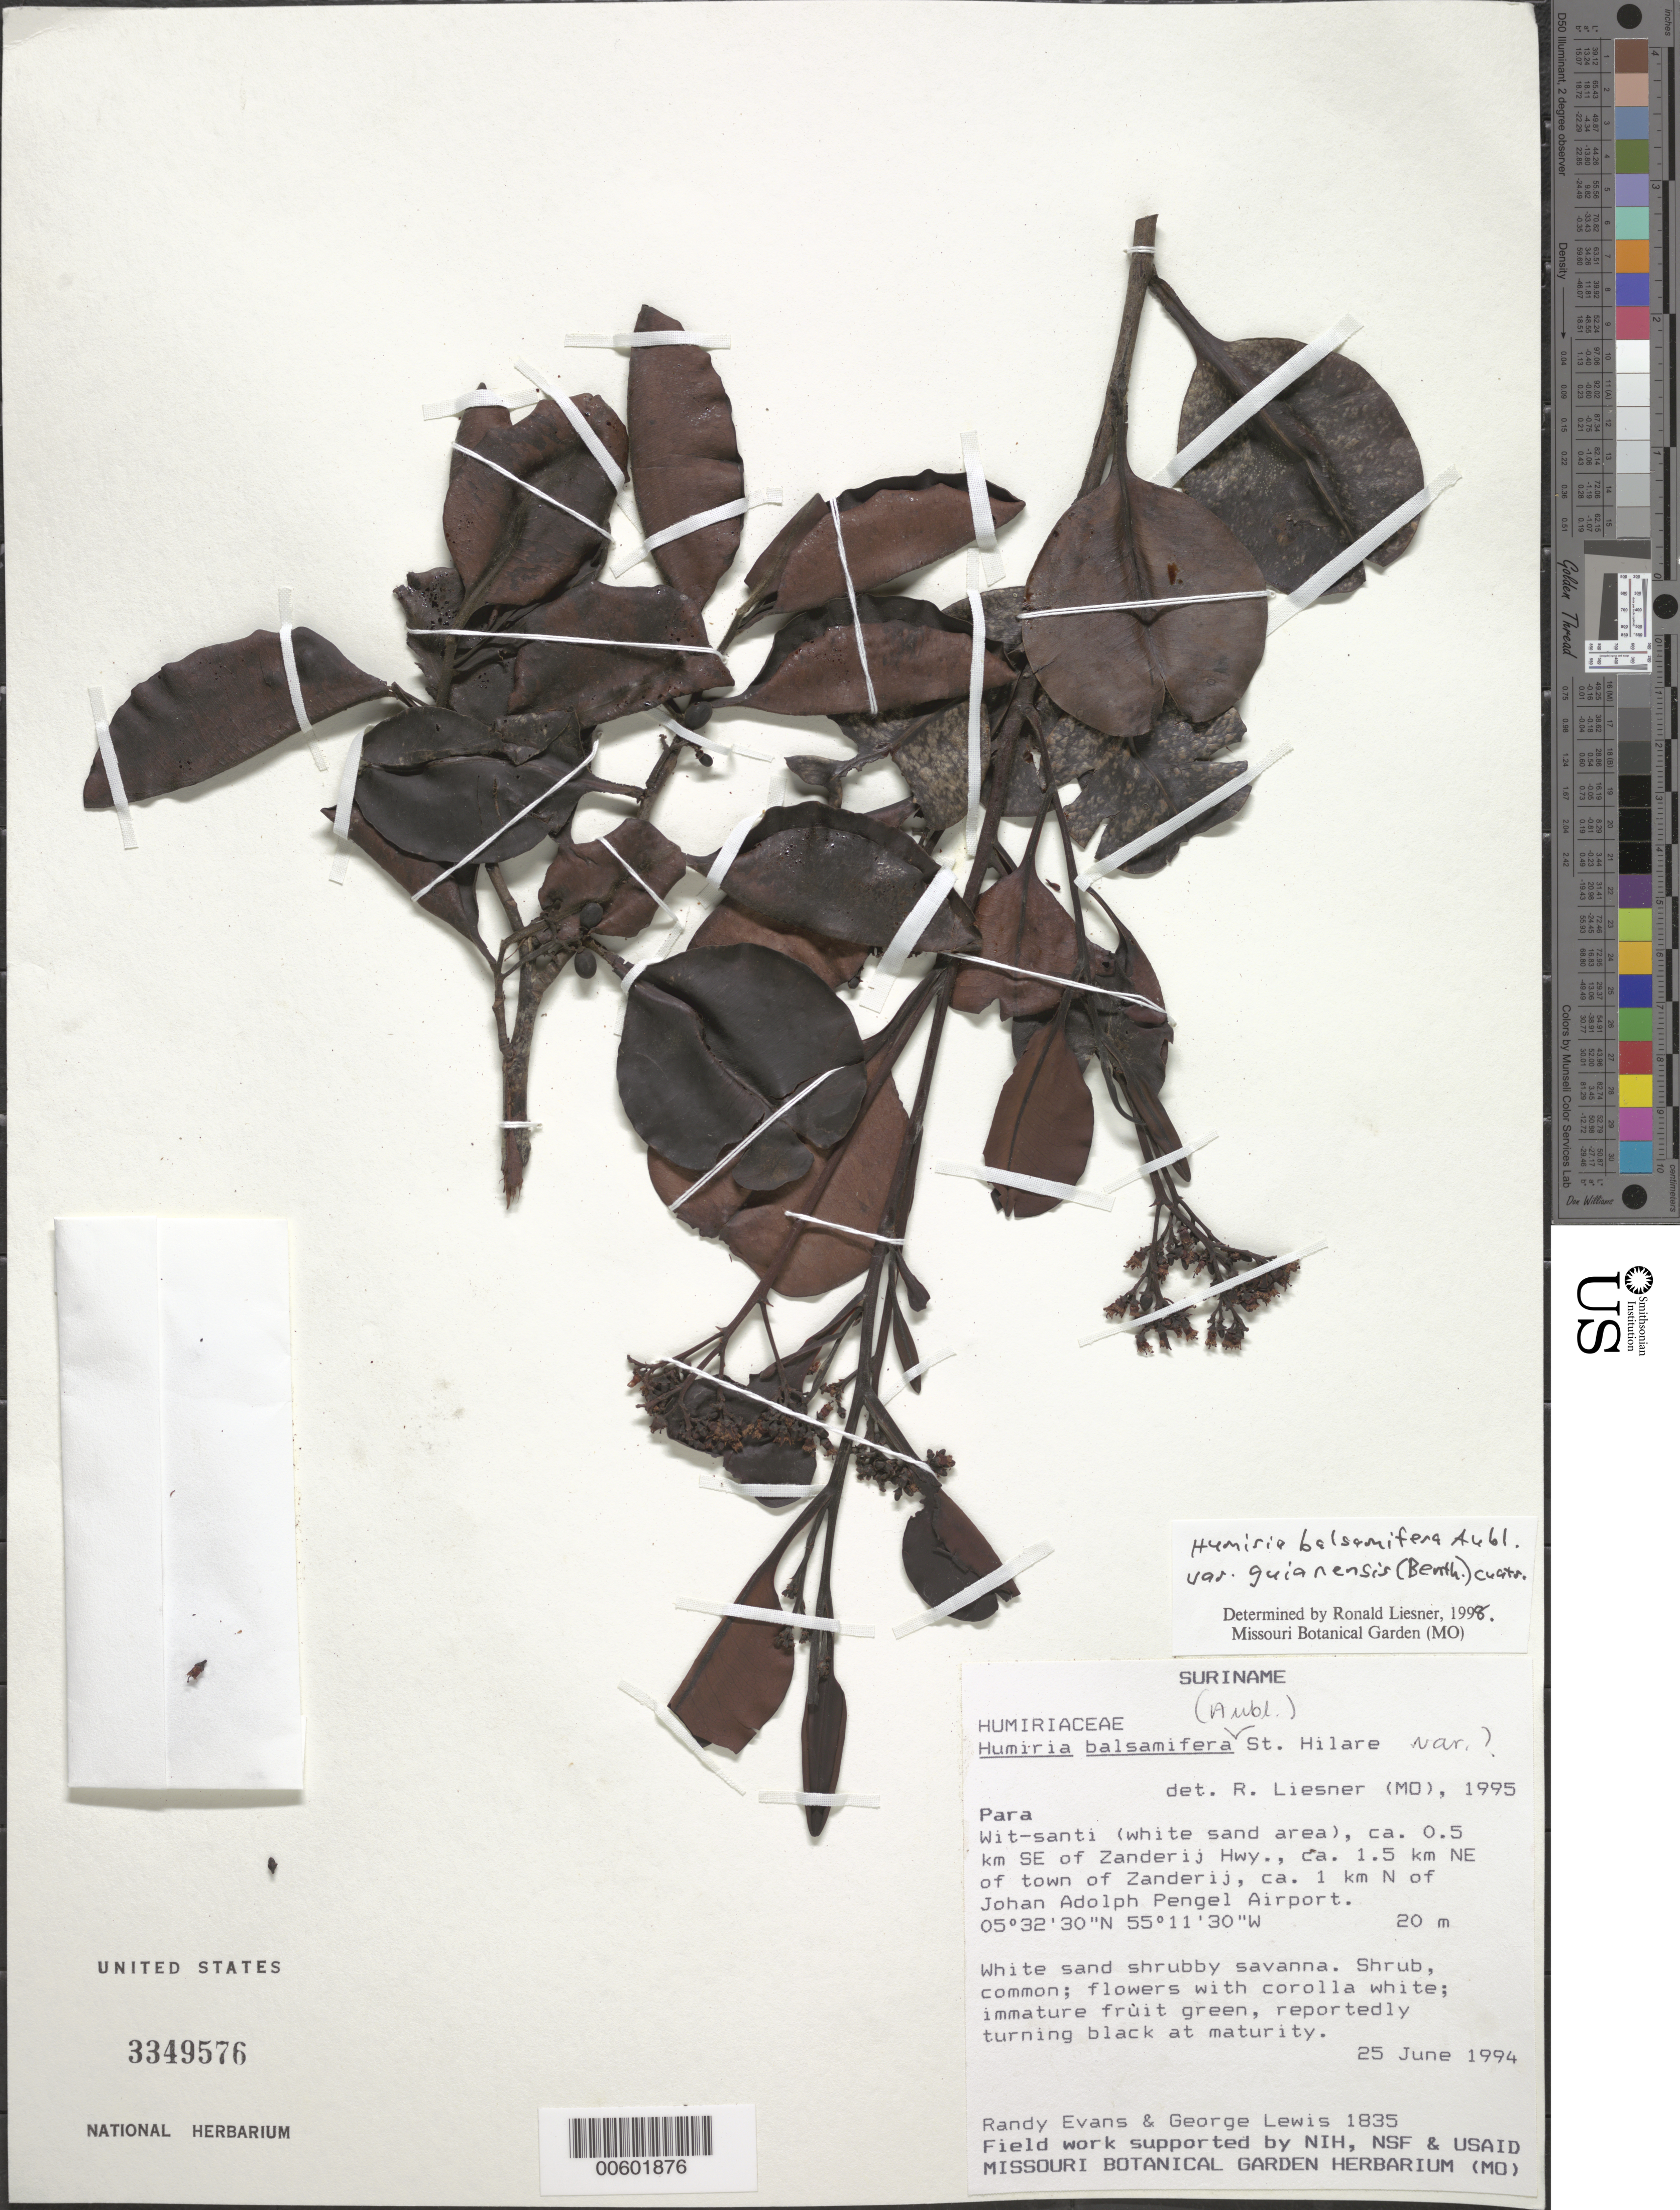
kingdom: Plantae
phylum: Tracheophyta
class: Magnoliopsida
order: Malpighiales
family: Humiriaceae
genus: Humiria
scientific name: Humiria balsamifera var. guianensis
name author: (Benth.) Cuatrec.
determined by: Liesner, R. L.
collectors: R. Evans & G. Lewis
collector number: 1835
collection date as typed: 25-Jun-94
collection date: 1994-06-25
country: Suriname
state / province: Para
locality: Wit-santi, ca. 0.5 km SE of Zanderij Hwy., 1.5 km NE of town of Zanderij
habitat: White sand shrubby savanna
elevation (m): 20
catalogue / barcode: US 3349576